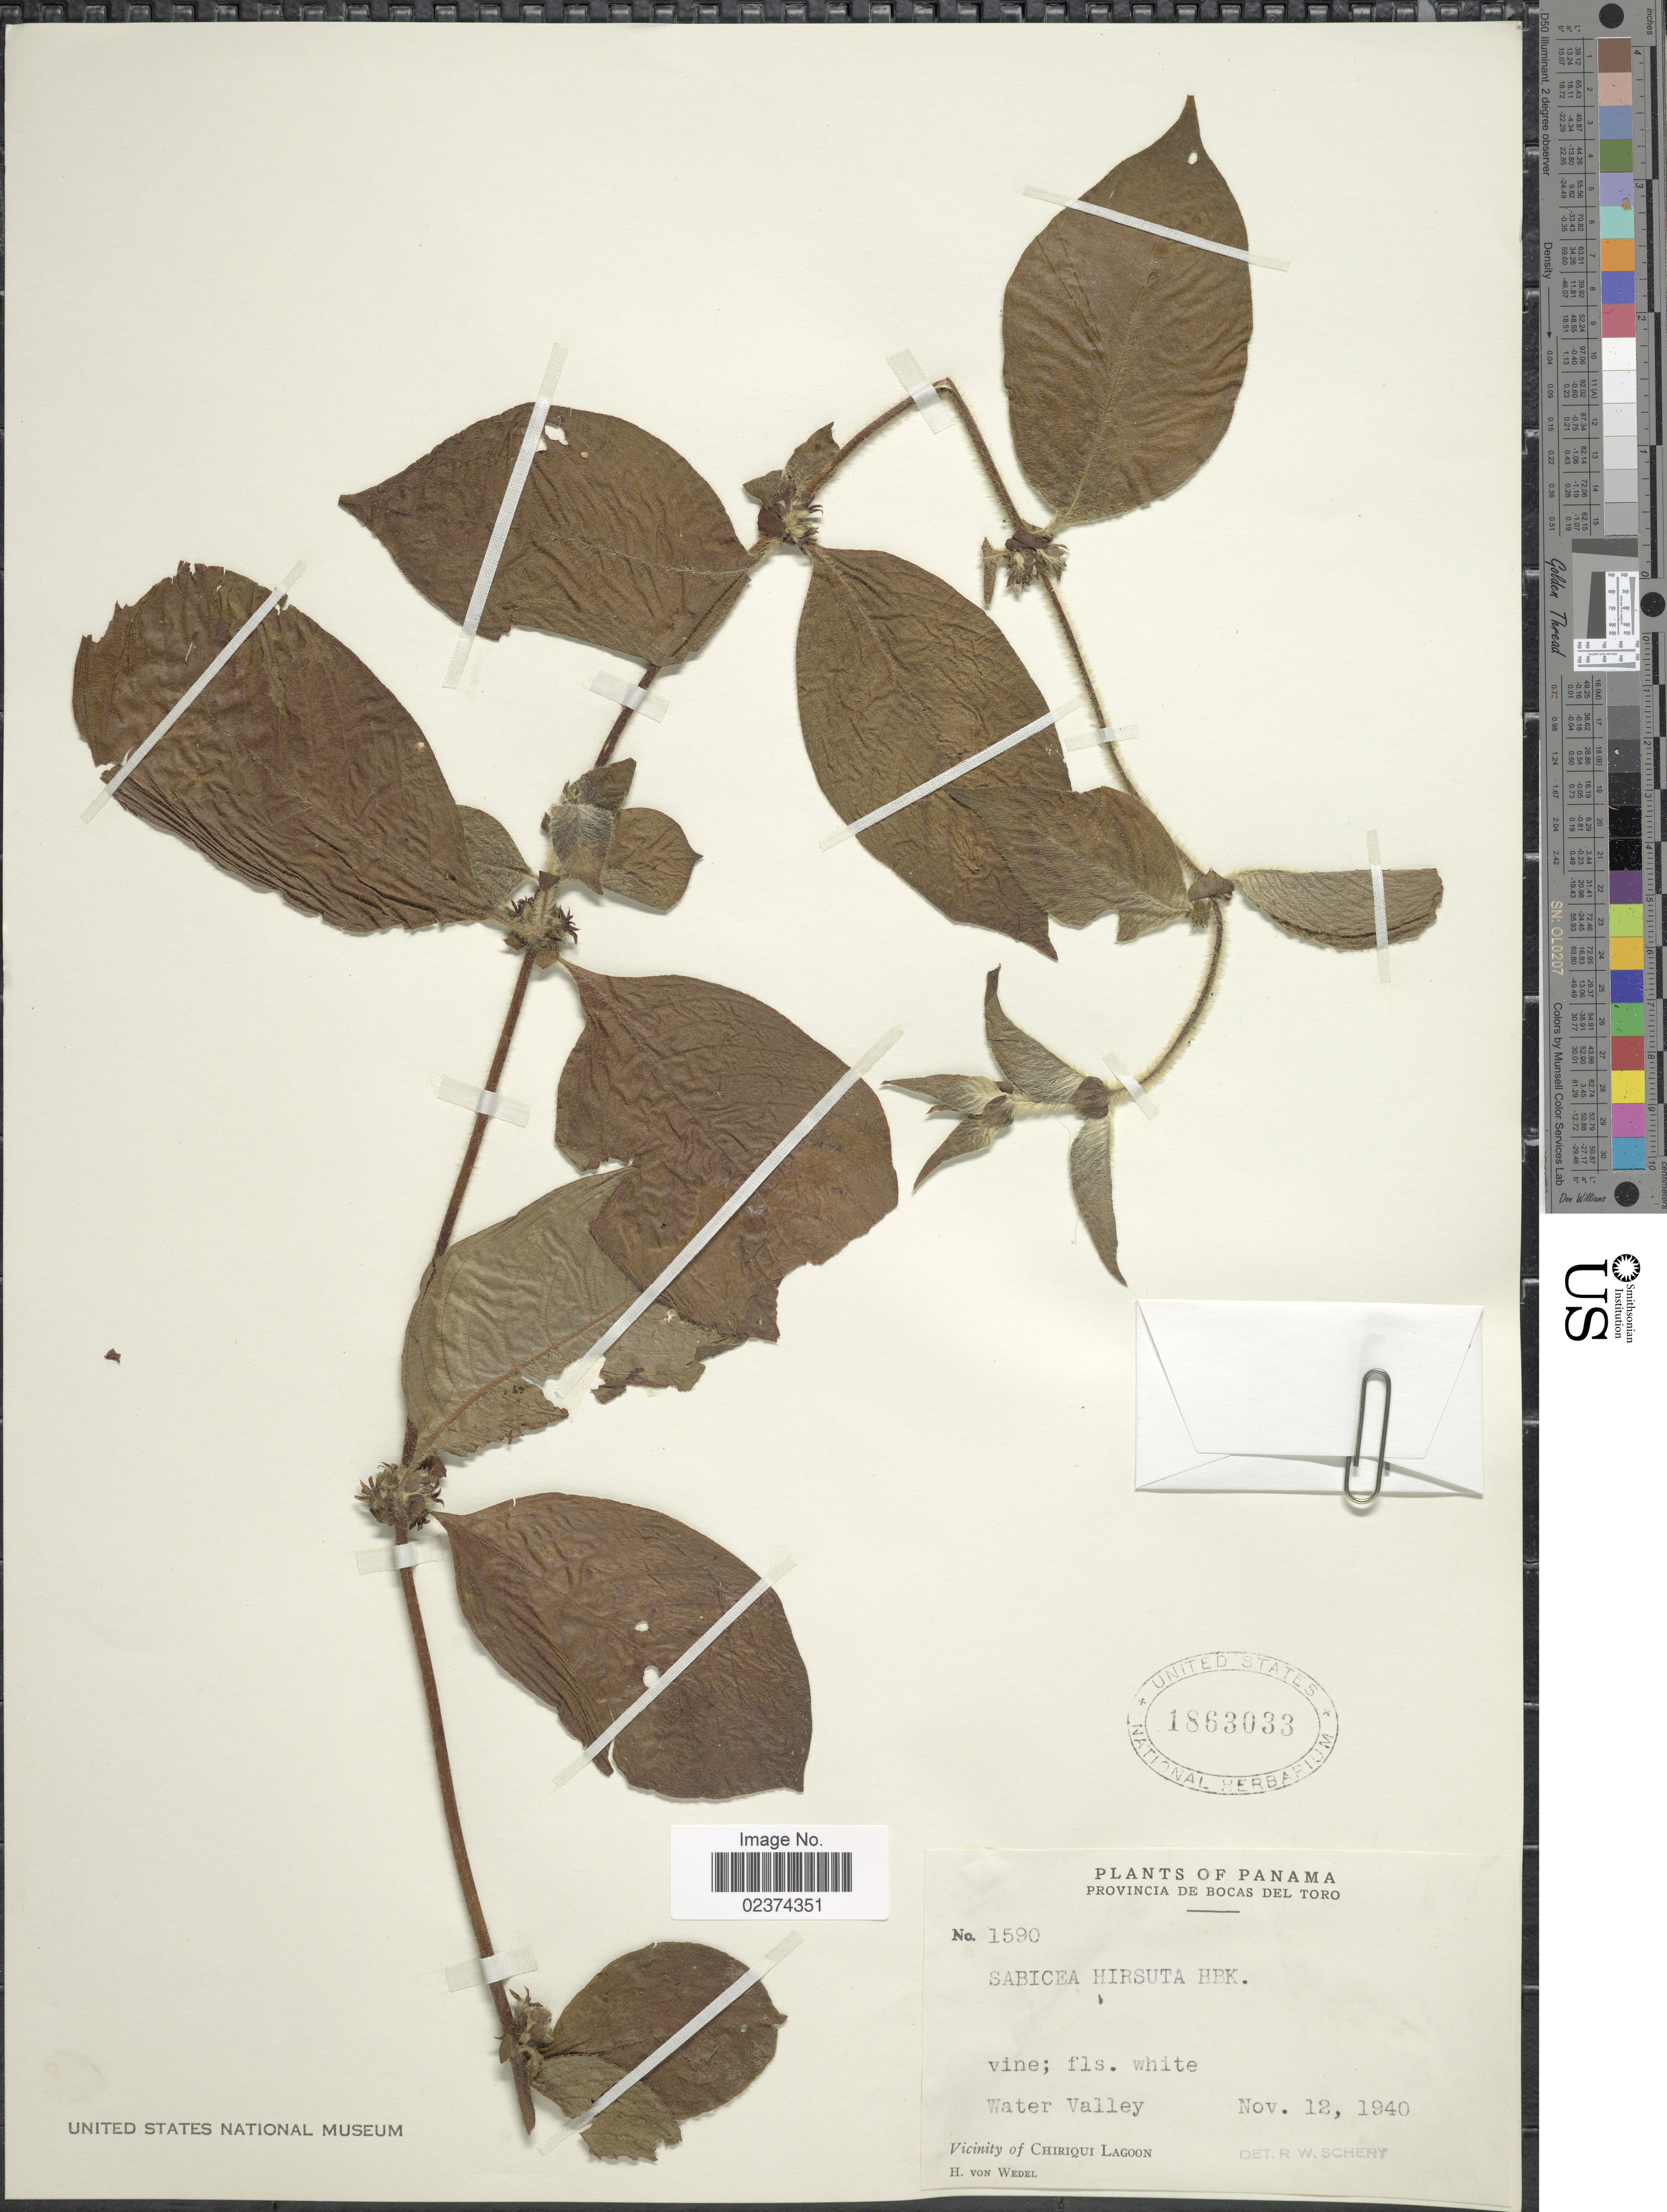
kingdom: Plantae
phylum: Tracheophyta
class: Magnoliopsida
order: Gentianales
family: Rubiaceae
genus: Sabicea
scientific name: Sabicea hirsuta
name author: Kunth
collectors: H. von Wedel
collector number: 1590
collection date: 1940-11-12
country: Panama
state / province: Bocas del Toro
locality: Provincia de Bocas del Toro. Water Valley. Vicinity of Chiriqui Lagoon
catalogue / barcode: US 1863033